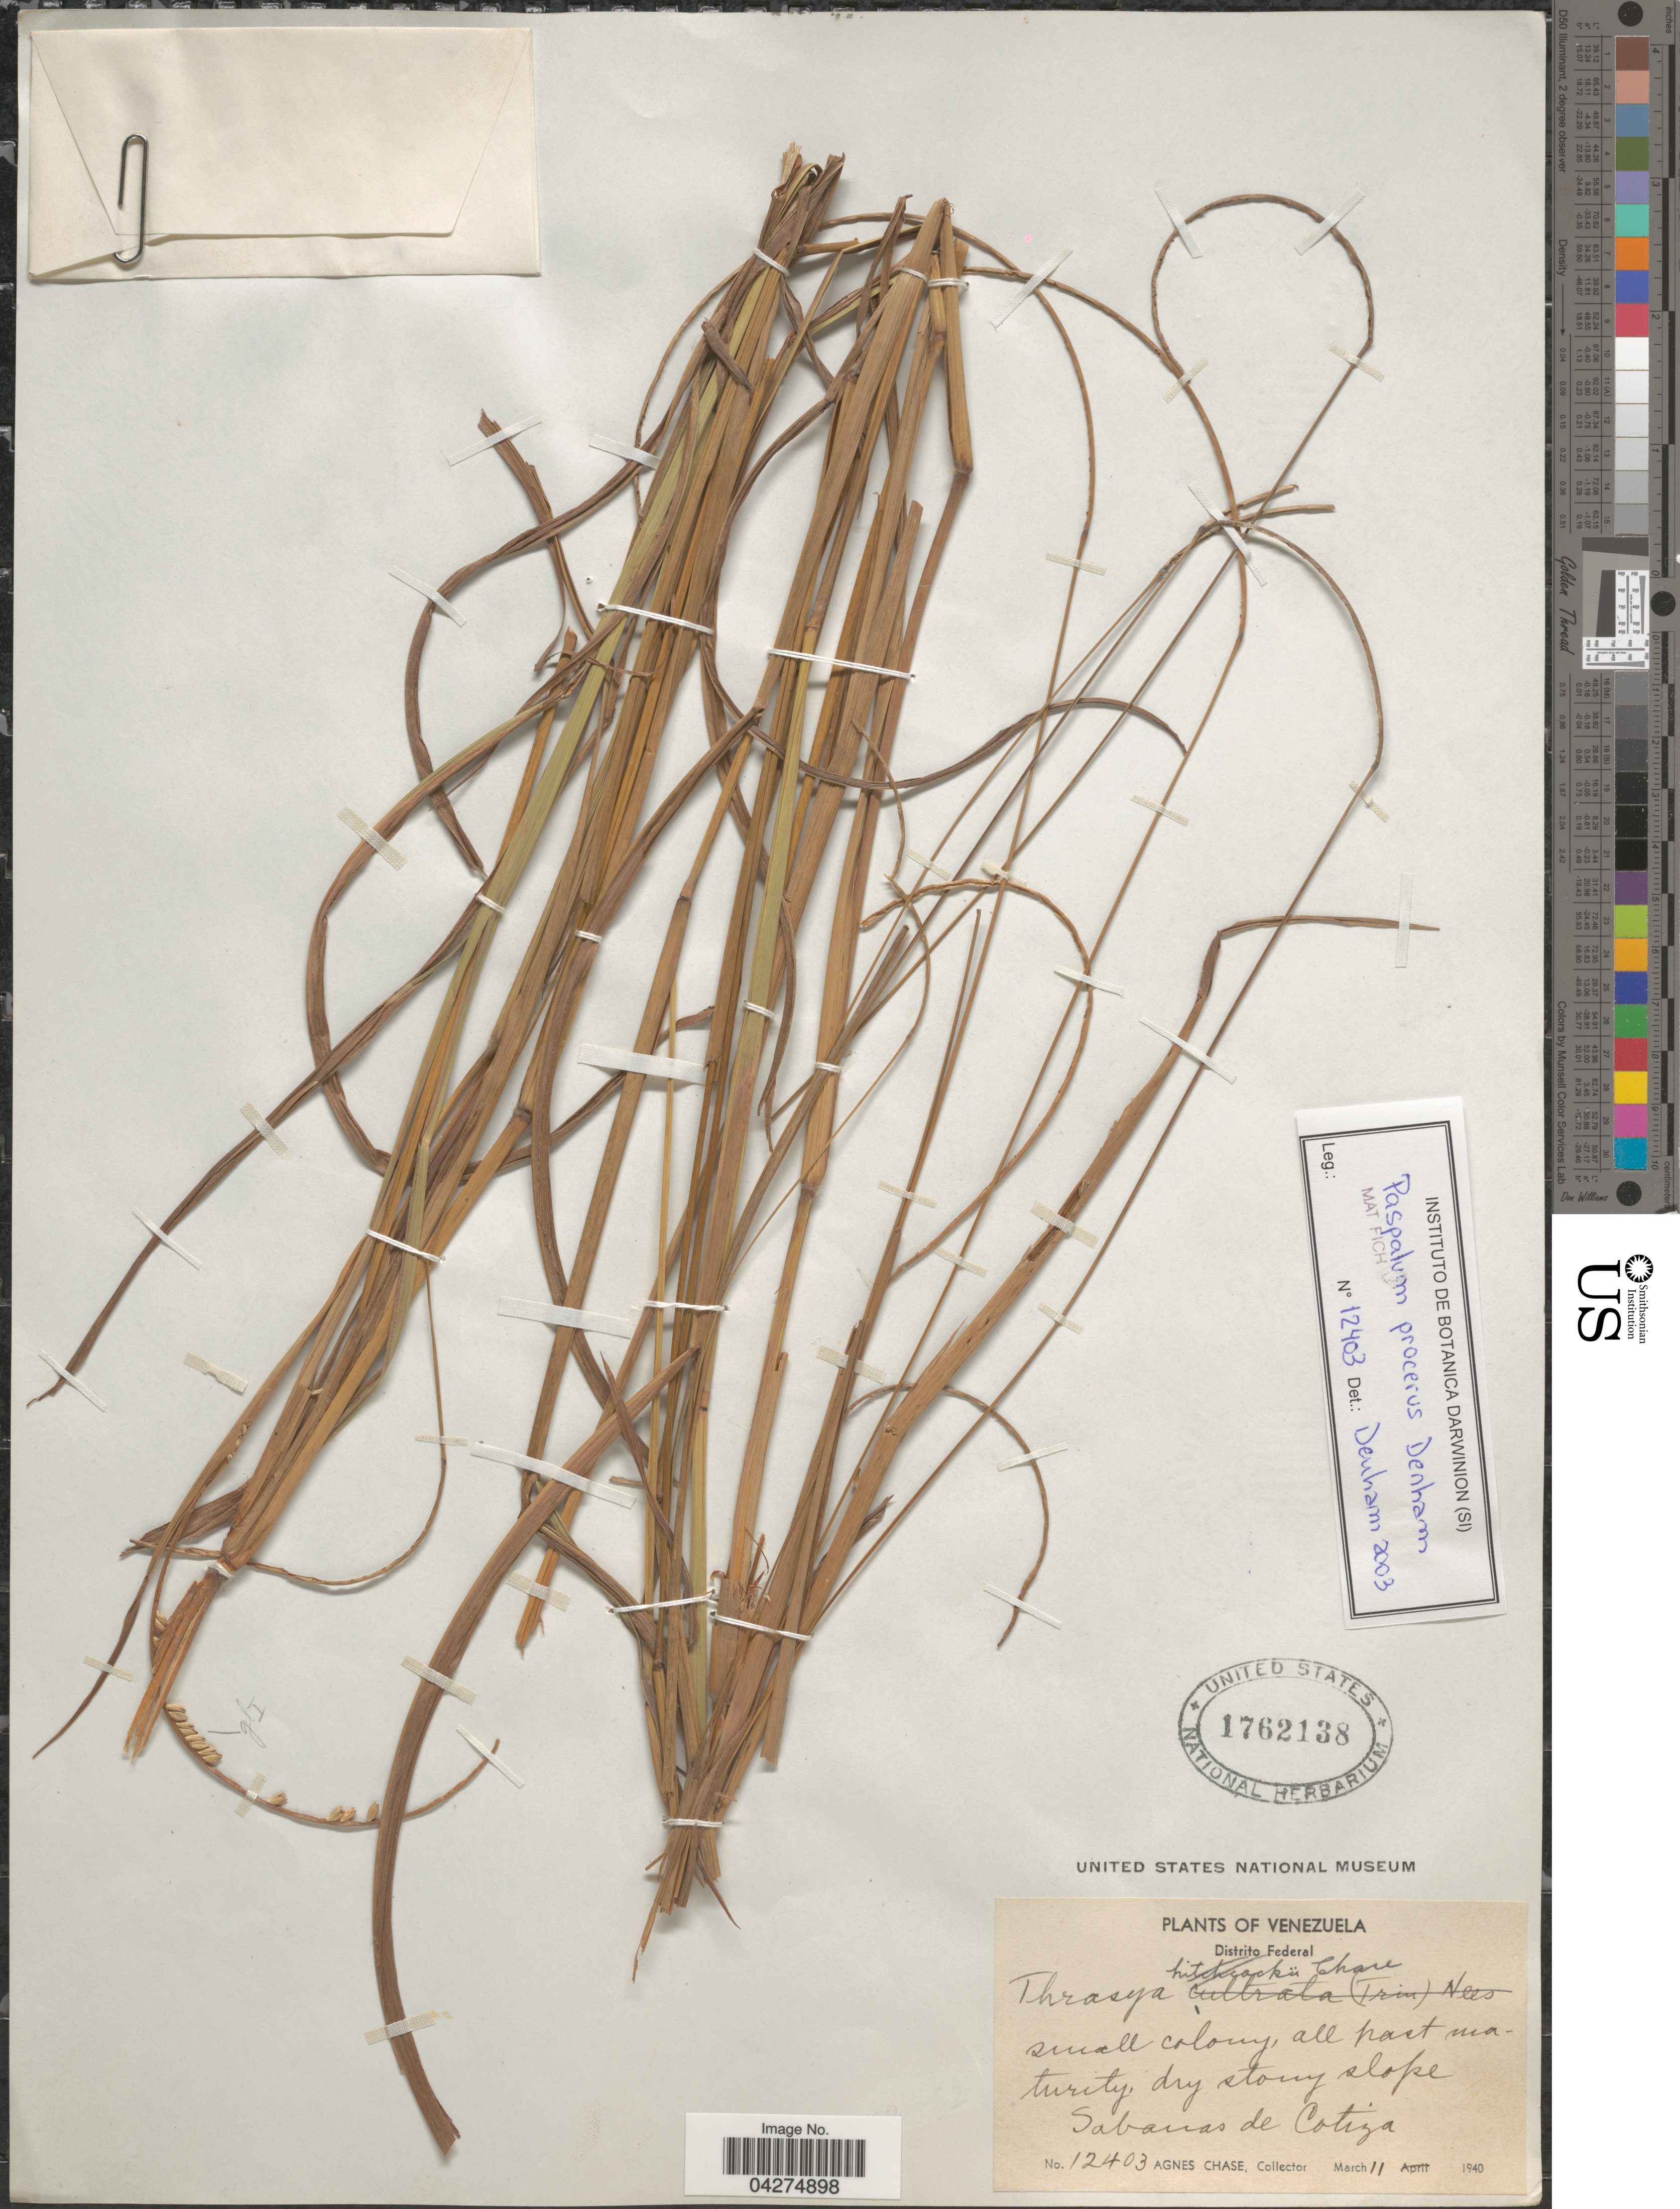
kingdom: Plantae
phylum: Tracheophyta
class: Liliopsida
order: Poales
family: Poaceae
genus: Paspalum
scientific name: Paspalum procerum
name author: S. Denham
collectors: A. Chase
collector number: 12403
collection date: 1940-03-11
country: Venezuela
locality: Distrito Federal. Sabanas de Cotiza.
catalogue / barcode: US 1762138